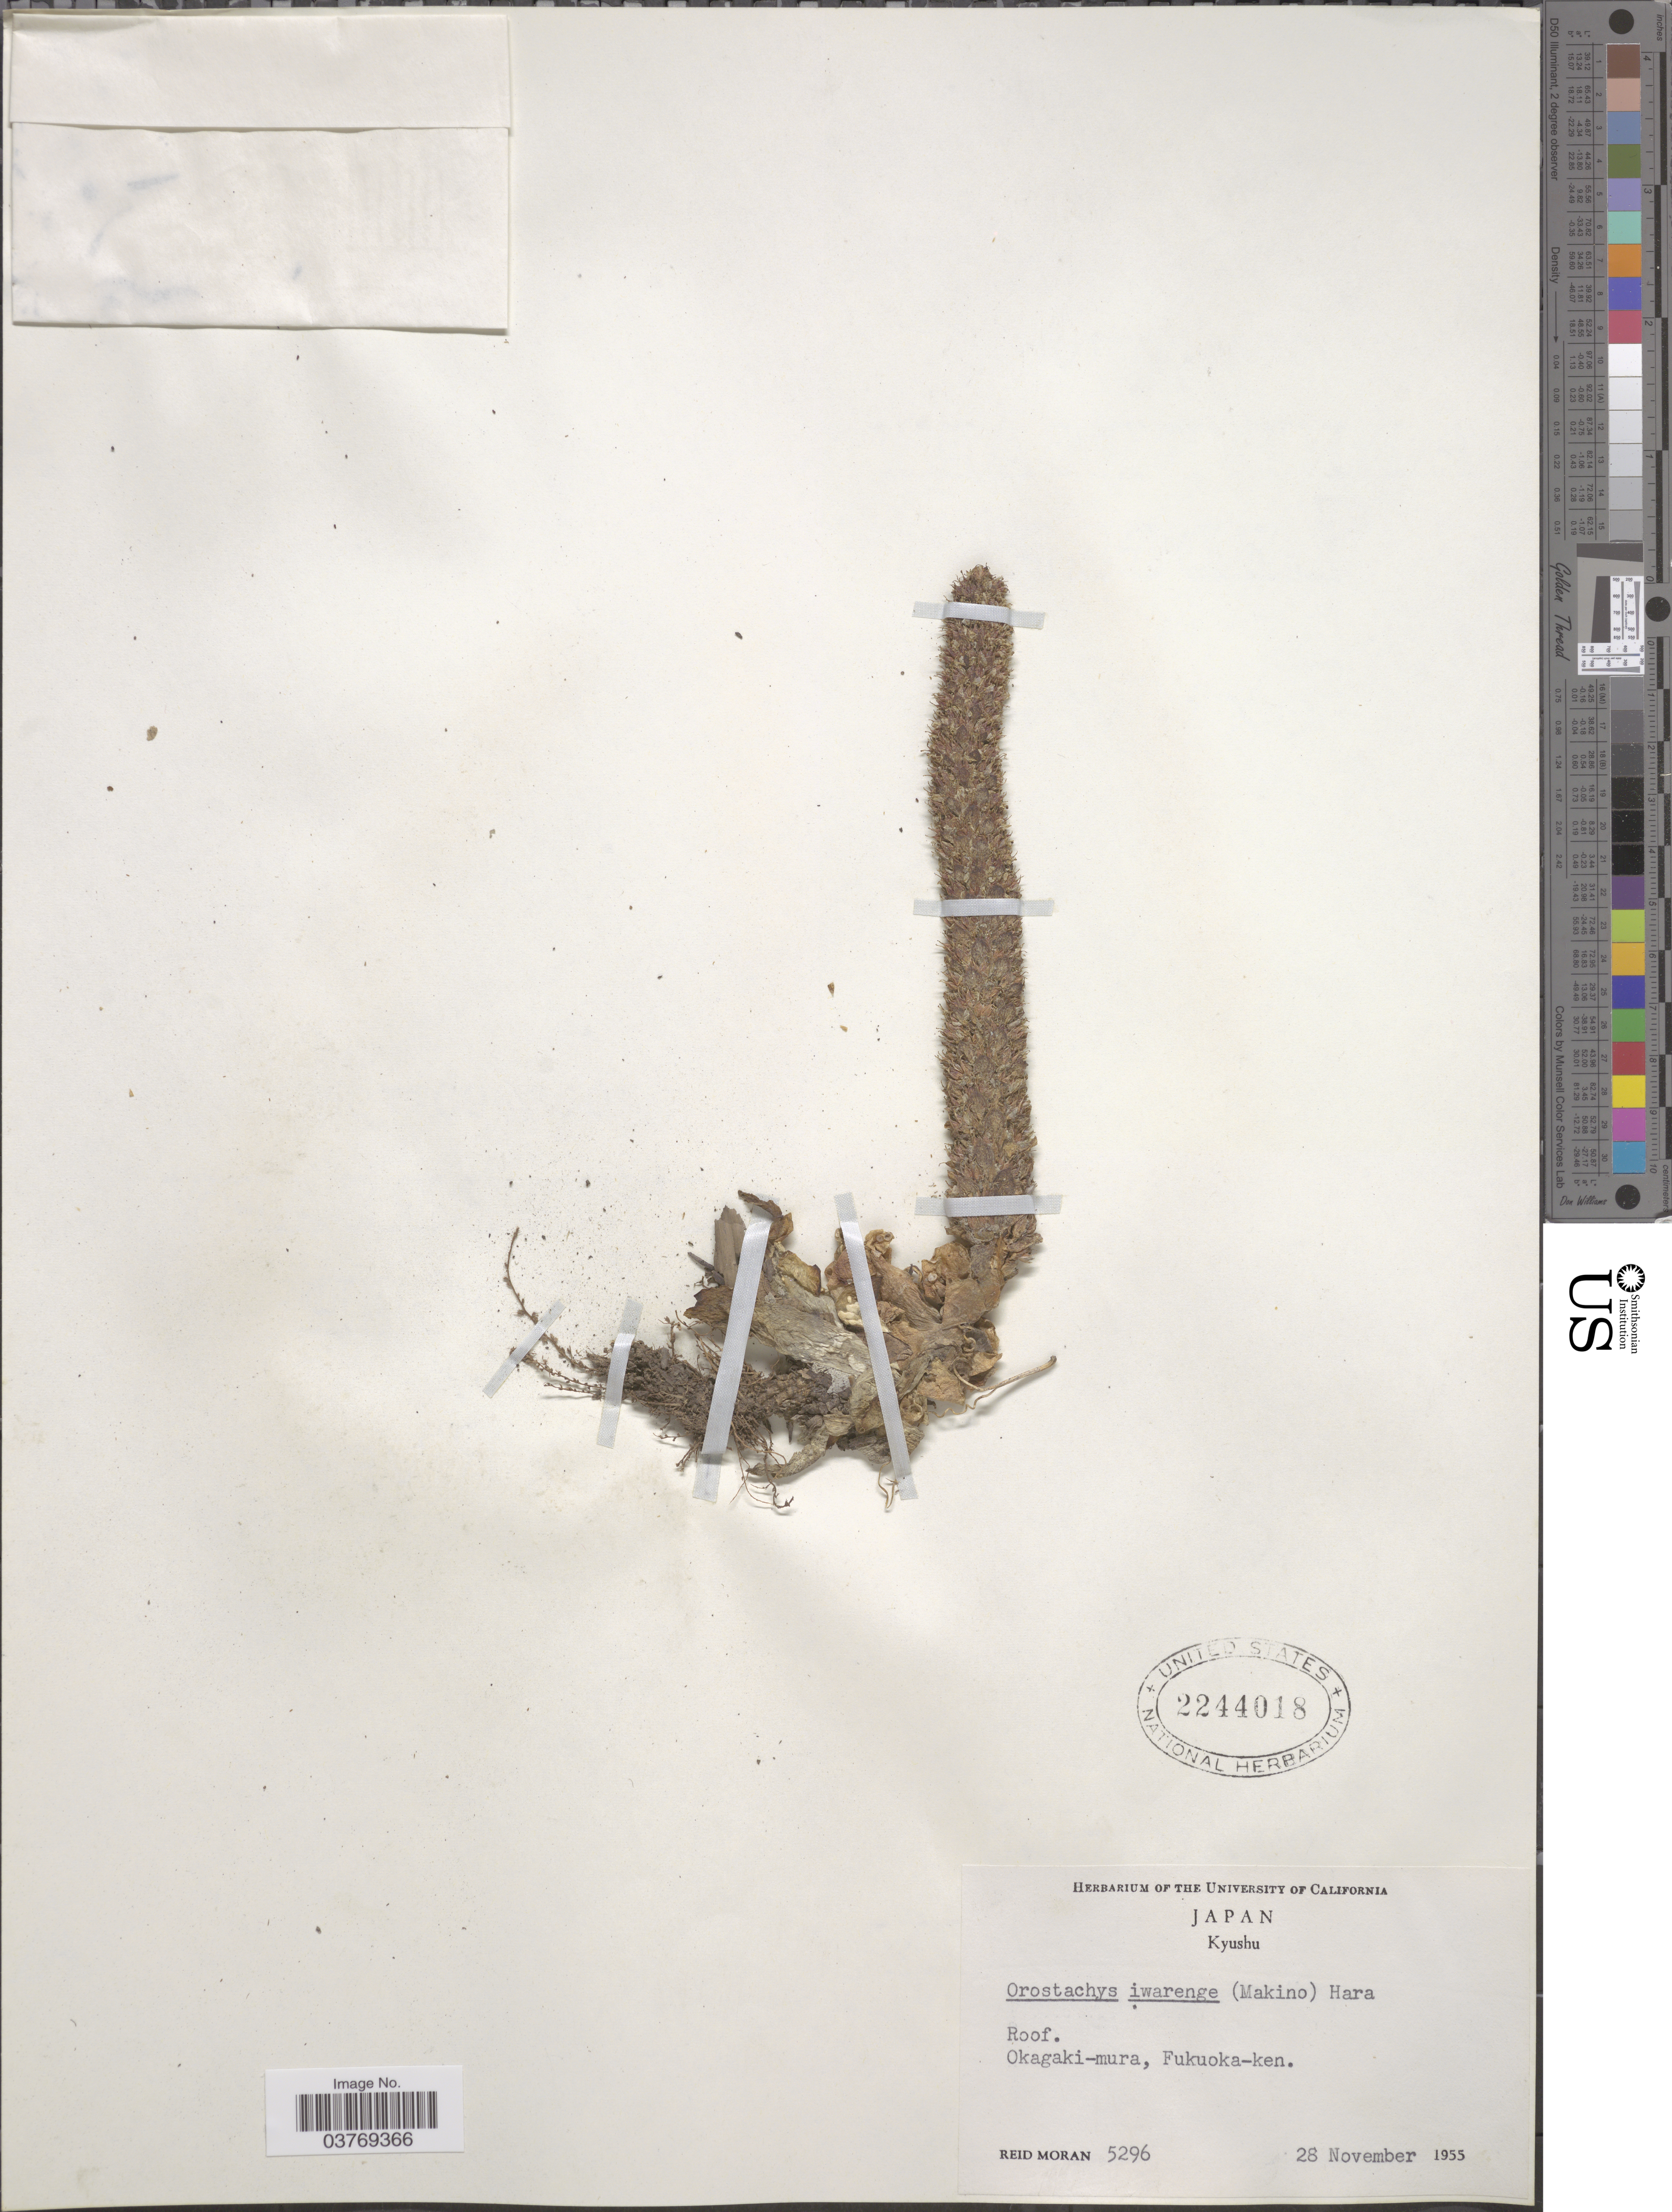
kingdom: Plantae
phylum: Tracheophyta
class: Magnoliopsida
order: Saxifragales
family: Crassulaceae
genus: Cotyledon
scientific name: Cotyledon iwarenge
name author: Makino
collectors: R. V. Moran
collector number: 5296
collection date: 1955-11-28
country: Japan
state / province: Hukuoka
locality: Kyushu. Okagaki-mura, Fukuoka-ken.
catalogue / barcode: US 2244018